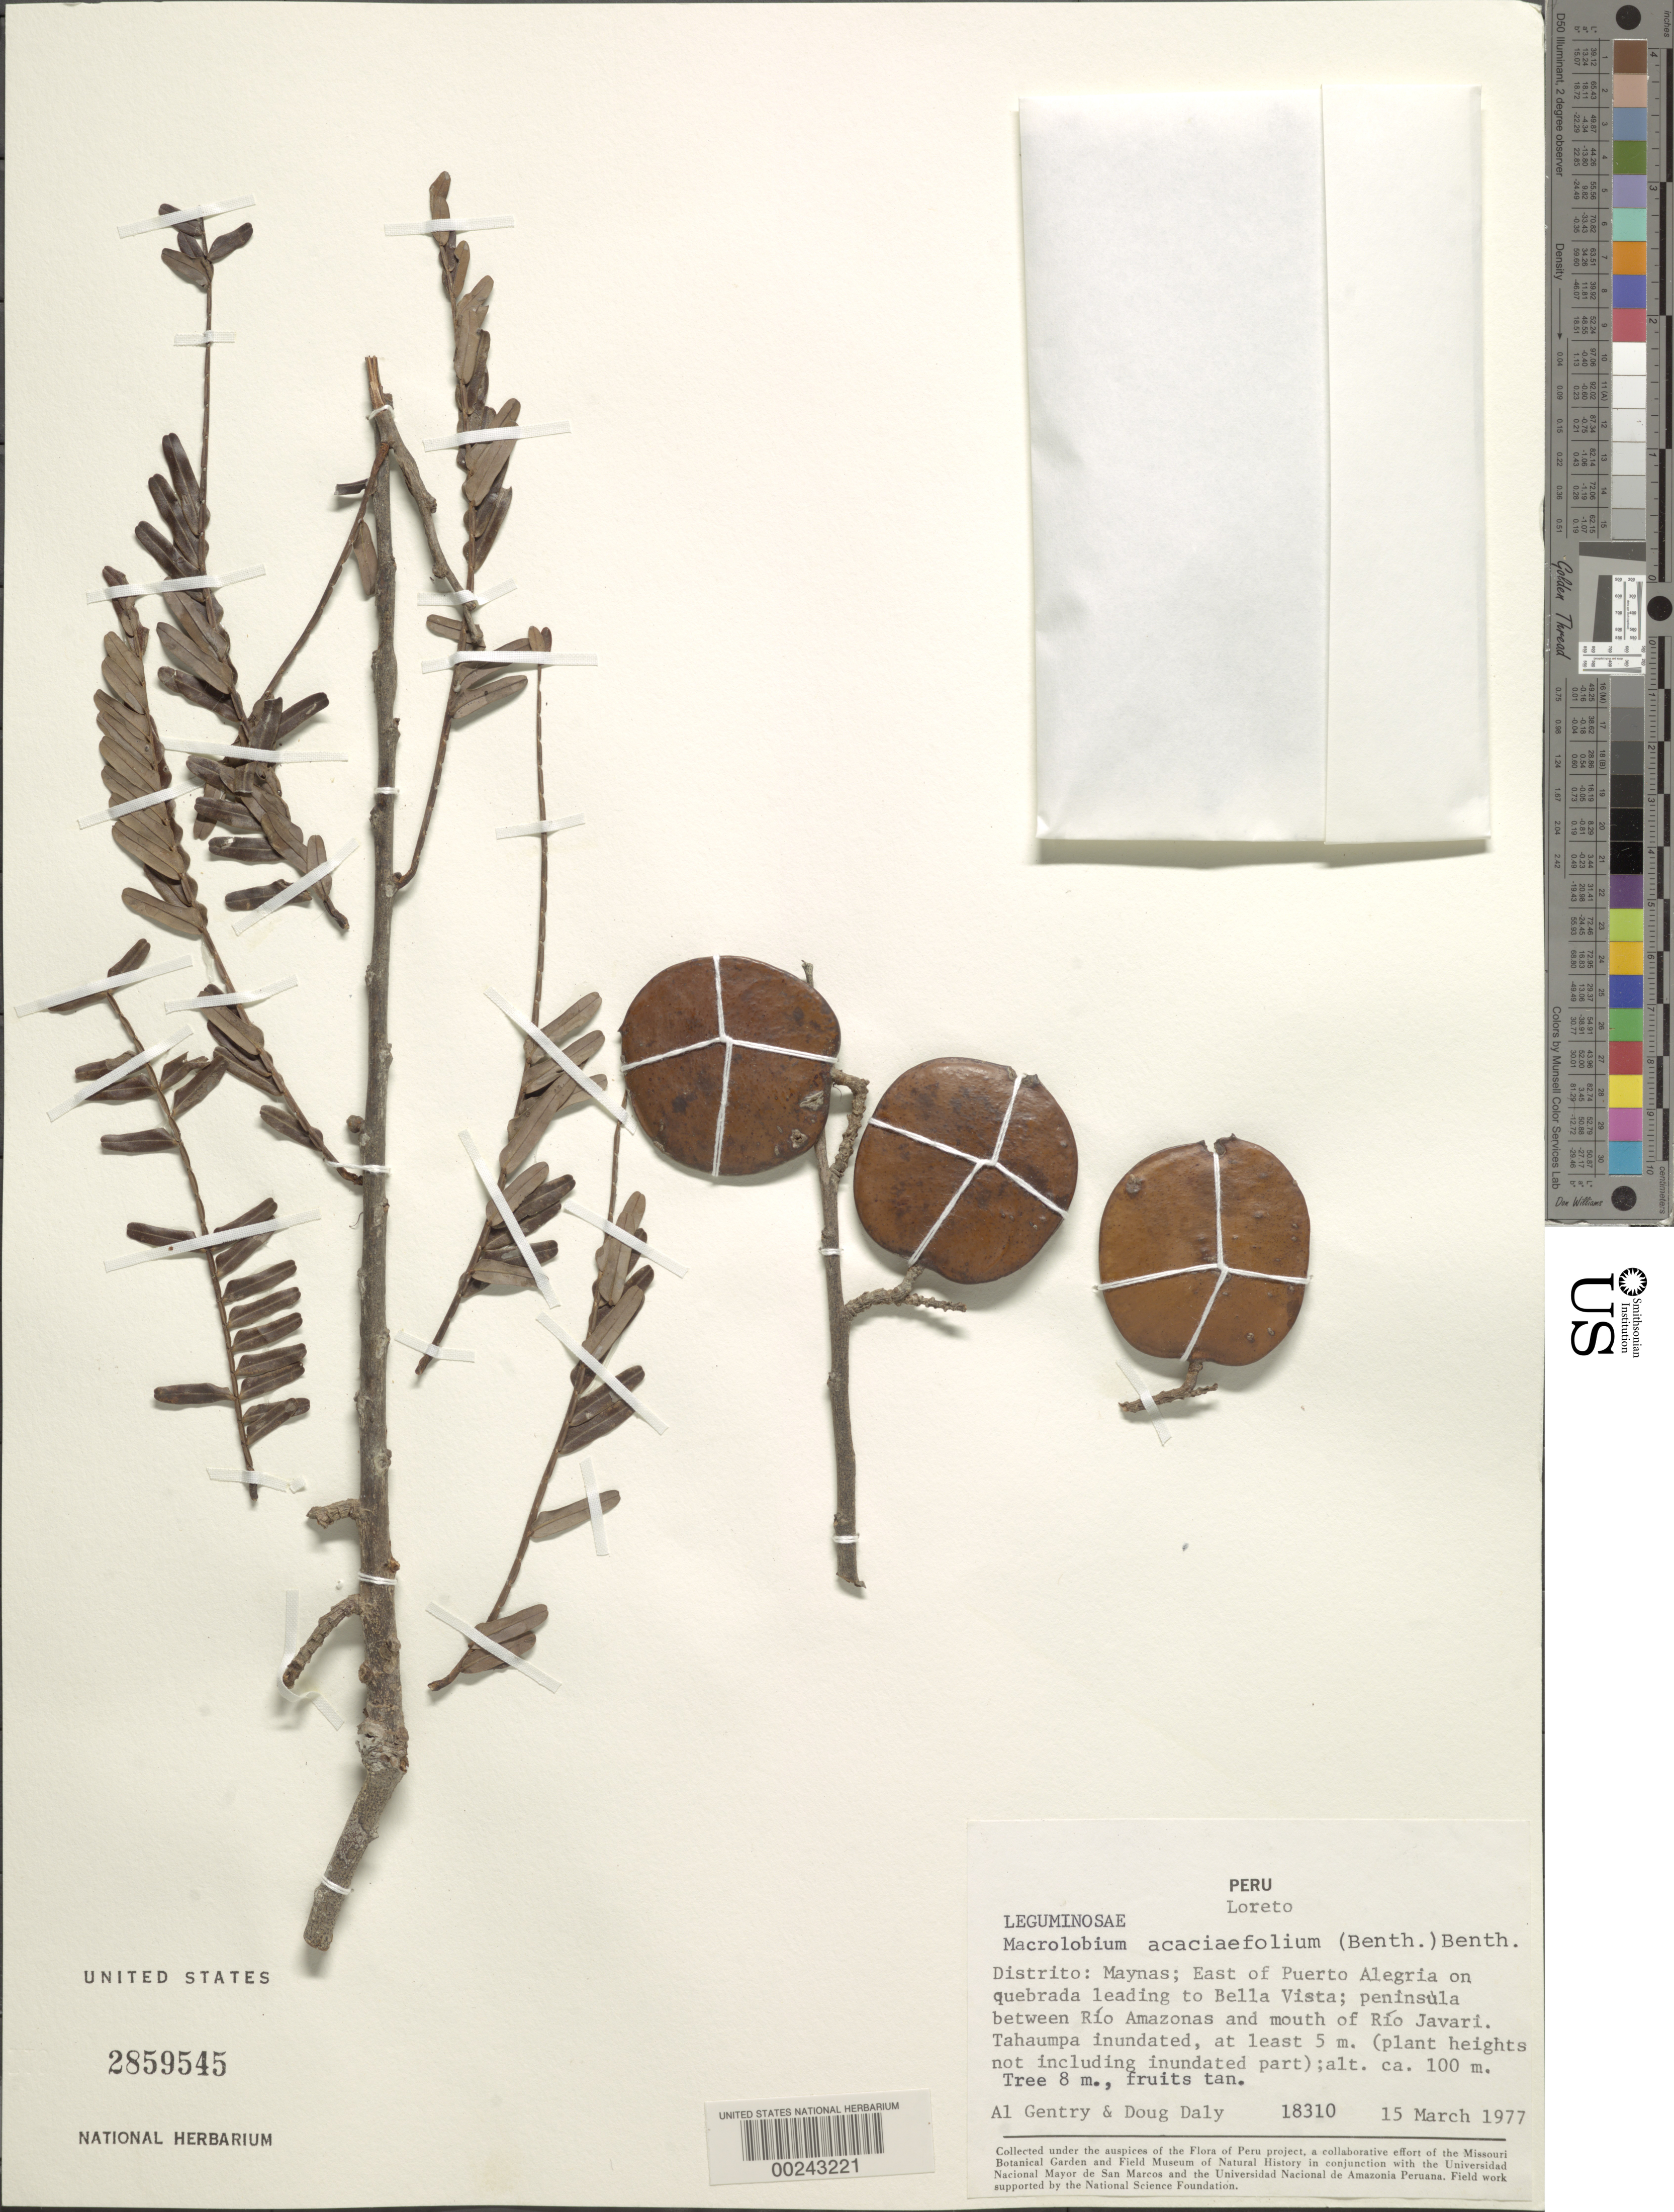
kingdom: Plantae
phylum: Tracheophyta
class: Magnoliopsida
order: Fabales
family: Fabaceae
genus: Macrolobium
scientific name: Macrolobium acaciifolium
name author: (Benth.) Benth.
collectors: A. H. Gentry & D. C. Daly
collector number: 18310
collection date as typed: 15 Mar 1977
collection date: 1977-03-15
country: Peru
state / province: Loreto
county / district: Maynas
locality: E of puerto alegria on quebrada leading to bella vista; peninusula between rio amazonas and mouth of rio javari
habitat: Tahaumpa inundated, at least 5m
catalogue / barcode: US 2859545